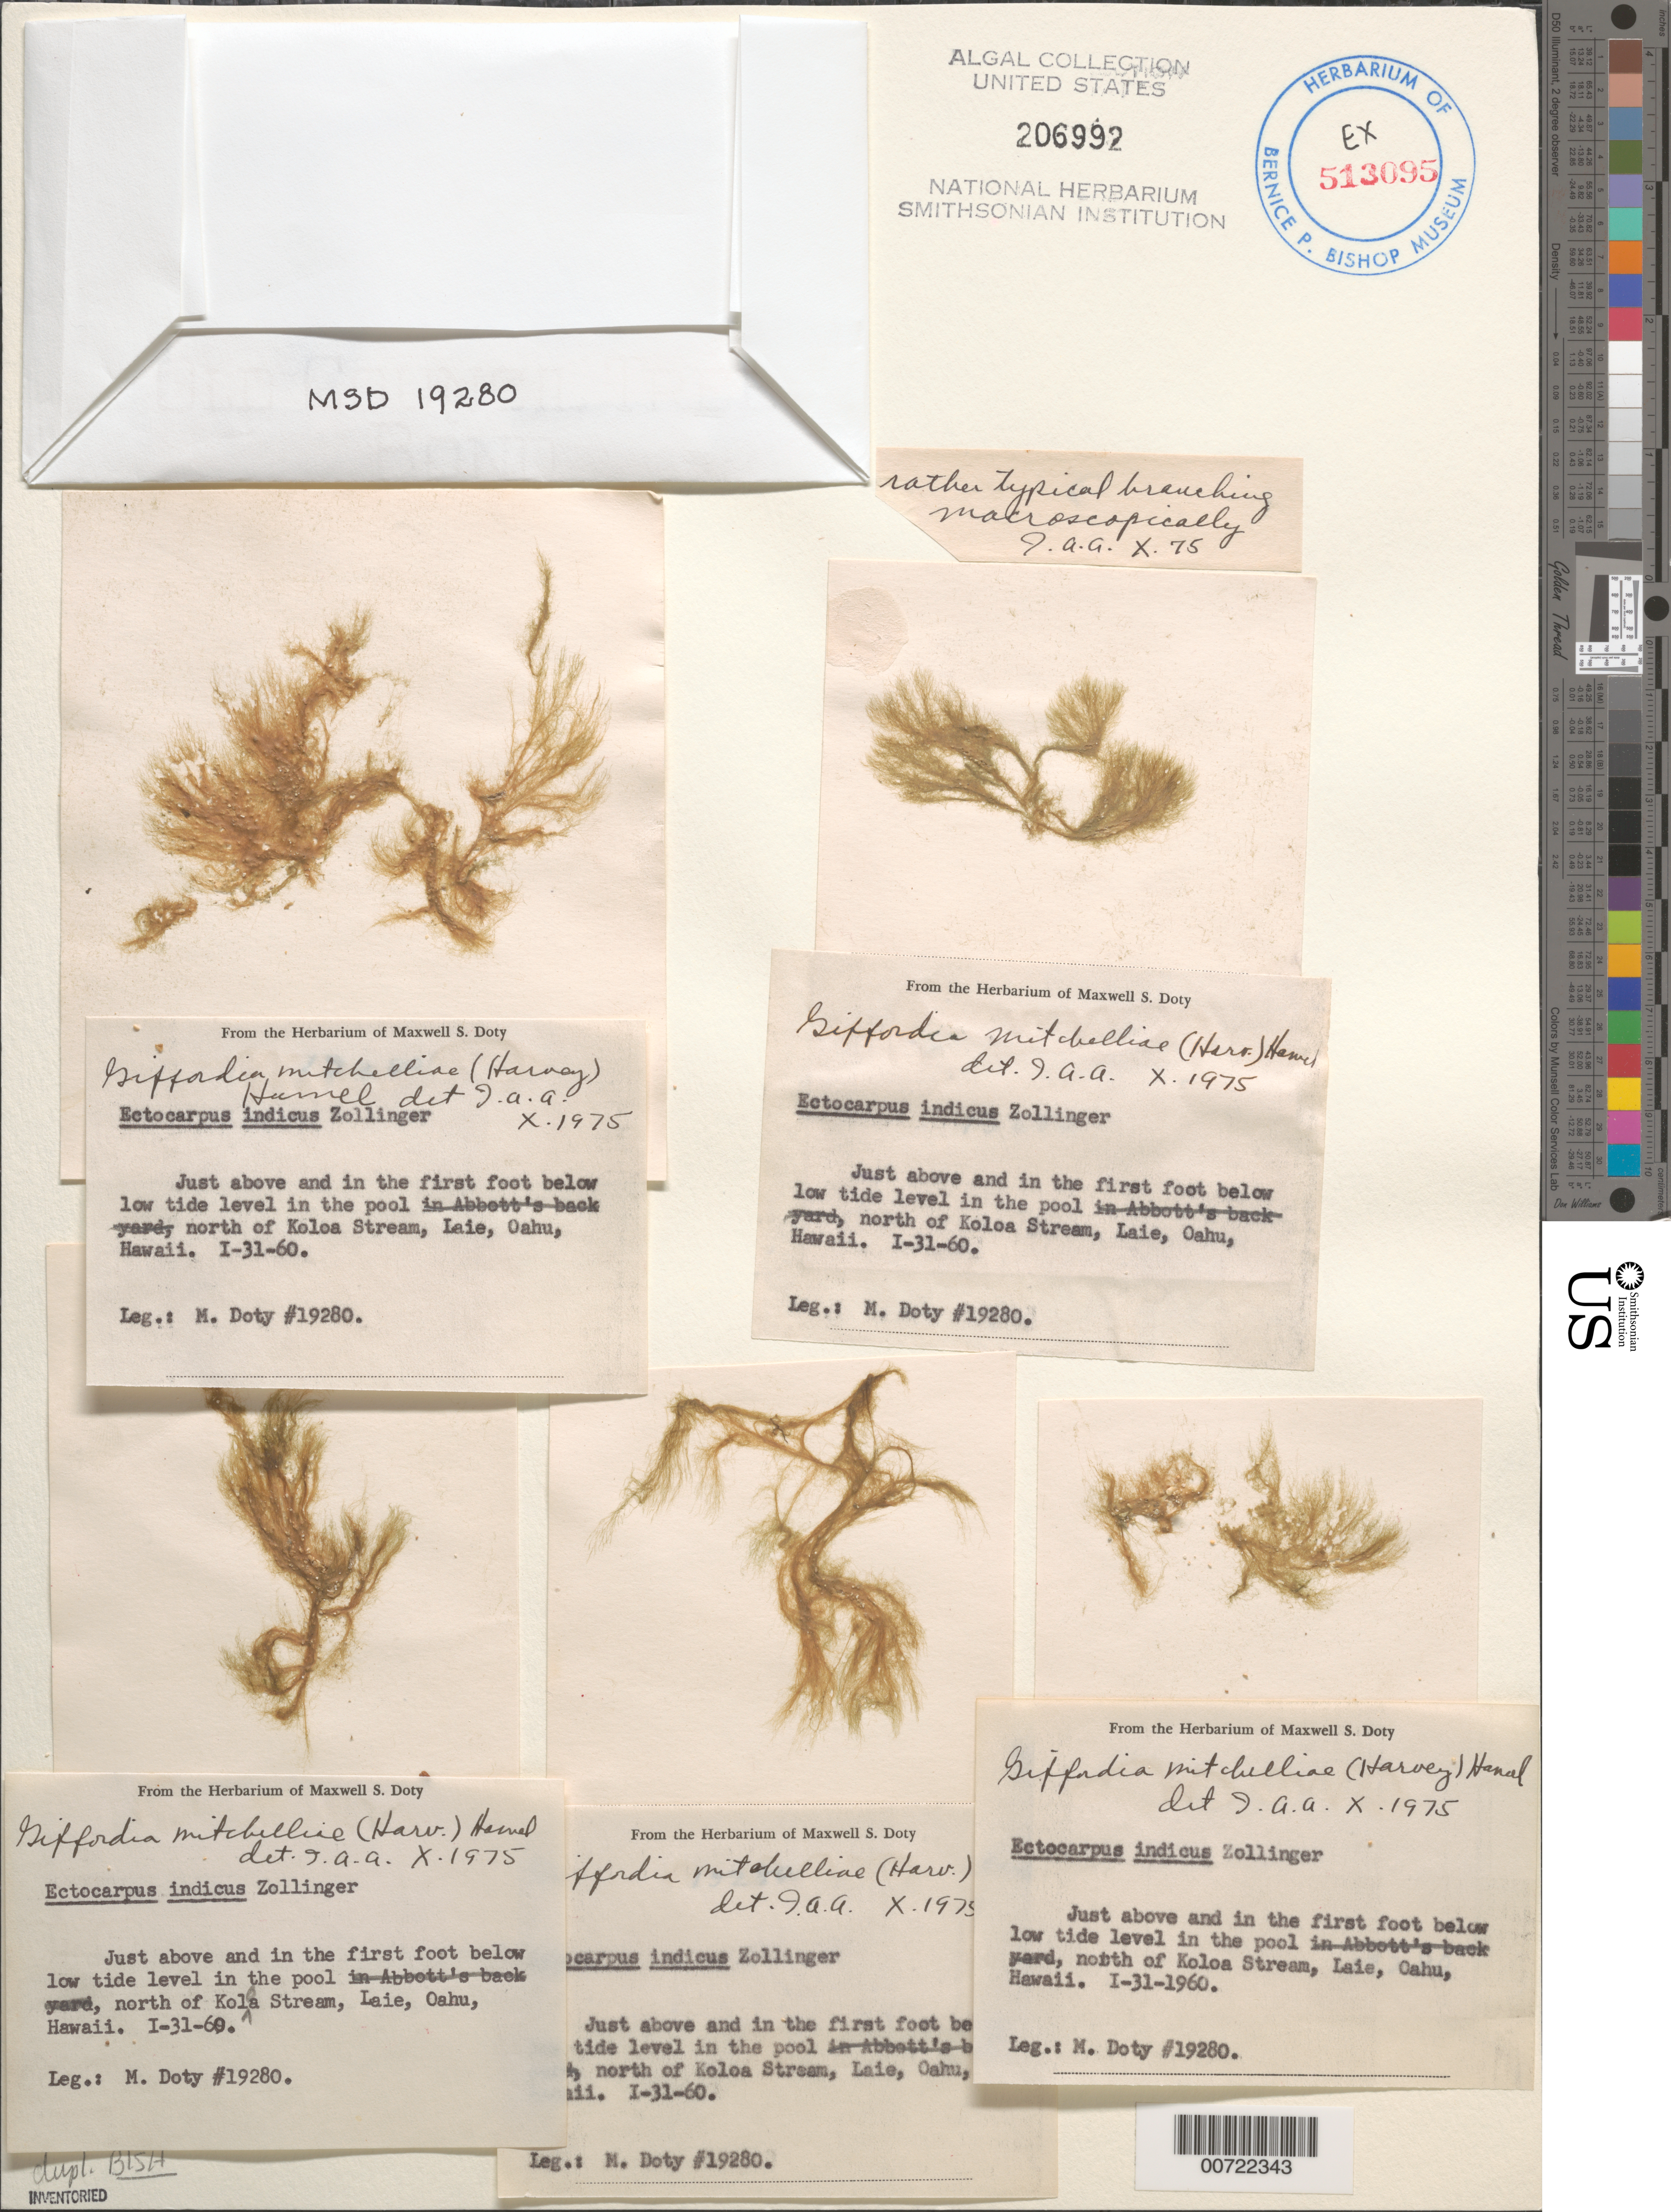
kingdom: Chromista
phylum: Ochrophyta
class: Phaeophyceae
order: Ectocarpales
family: Acinetosporaceae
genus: Giffordia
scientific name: Giffordia mitchelliae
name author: (Harv.) G. Hamel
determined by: Abbott, Isabella A.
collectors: M. S. Doty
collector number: MSD 19280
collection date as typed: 31 Jan 1960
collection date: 1960-01-31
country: United States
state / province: Hawaii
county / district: Honolulu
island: Oahu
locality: Laie, [Abbott's back yard-removed from some specimen labels], north of Koloa Stream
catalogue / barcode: US 206992